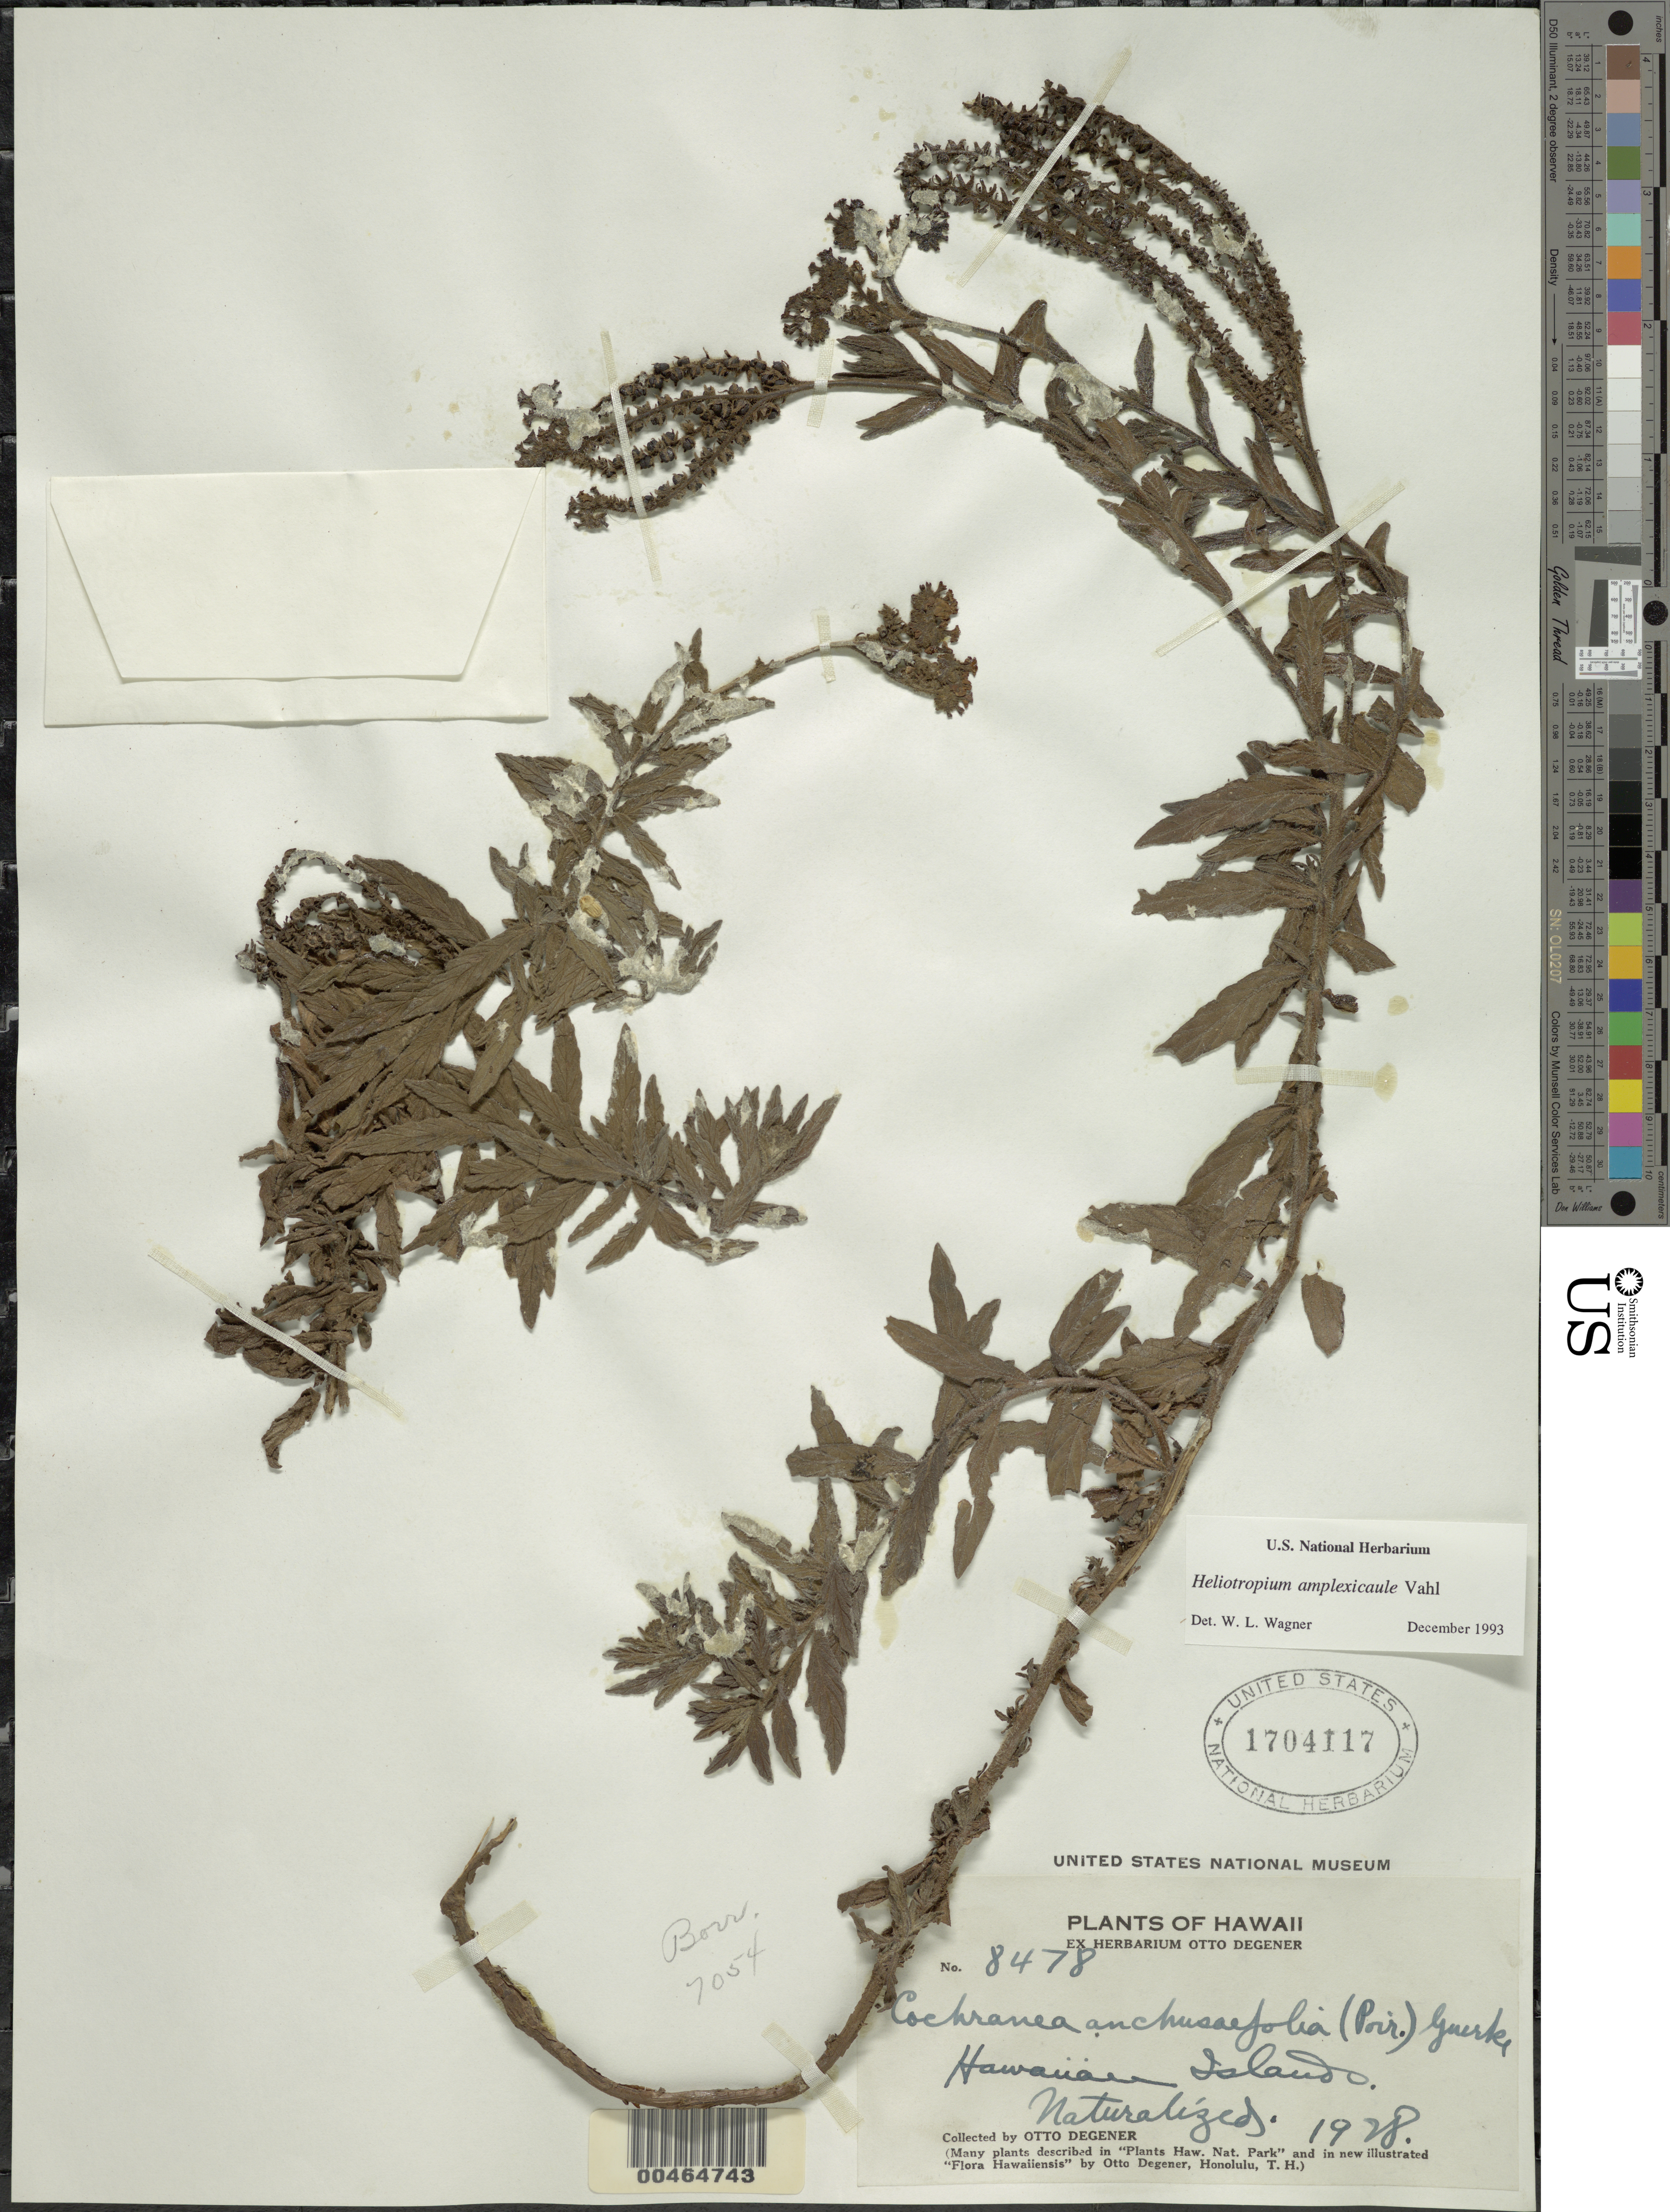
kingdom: Plantae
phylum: Tracheophyta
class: Magnoliopsida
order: Boraginales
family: Heliotropiaceae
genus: Heliotropium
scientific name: Heliotropium amplexicaule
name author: Vahl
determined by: Wagner, W. L., (BOT), Smithsonian Institution - National Museum of Natural History (UNITED STATES)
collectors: O. Degener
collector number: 8478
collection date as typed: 1928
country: United States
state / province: Hawaii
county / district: Kauai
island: Kaua'i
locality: Hawaiian Islands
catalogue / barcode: US 1704117